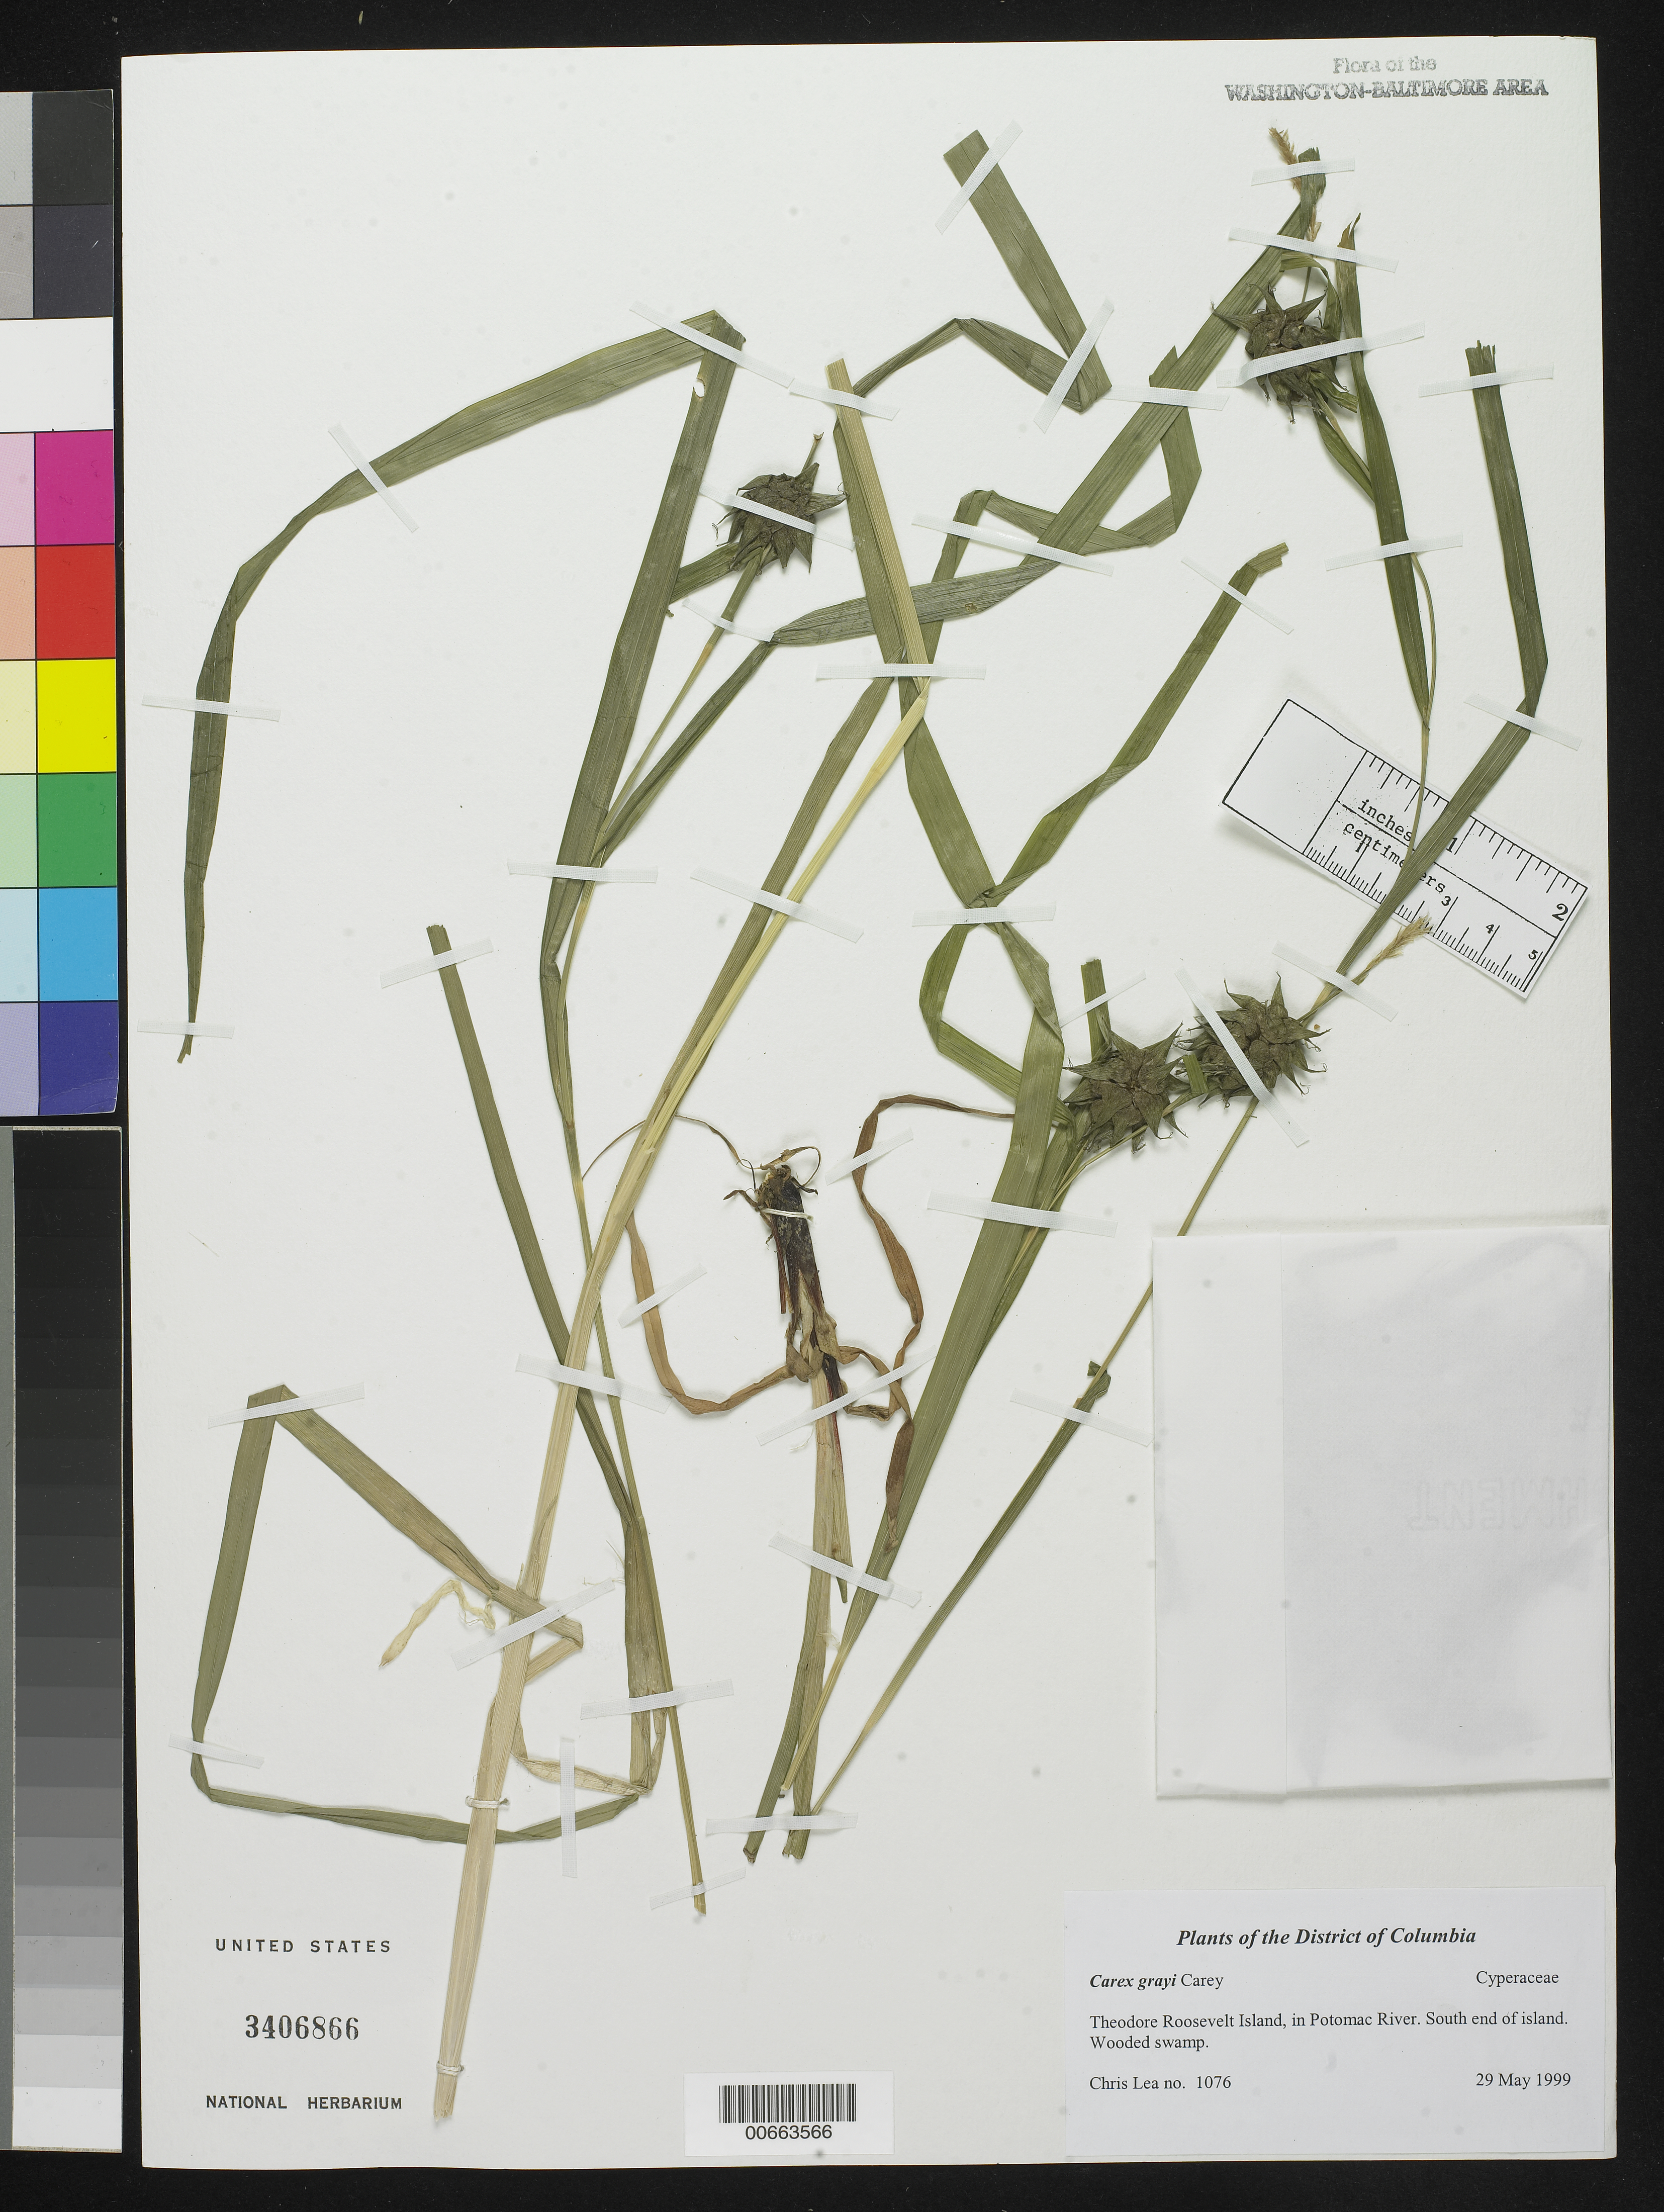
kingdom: Plantae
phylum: Tracheophyta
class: Liliopsida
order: Poales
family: Cyperaceae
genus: Carex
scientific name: Carex grayi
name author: J. Carey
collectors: C. Lea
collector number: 1076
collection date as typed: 29 May 1999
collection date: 1999-05-29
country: United States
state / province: District of Columbia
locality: Theodore Roosevelt Island. South end of island.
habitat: Wooded swamp.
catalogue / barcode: US 3406866